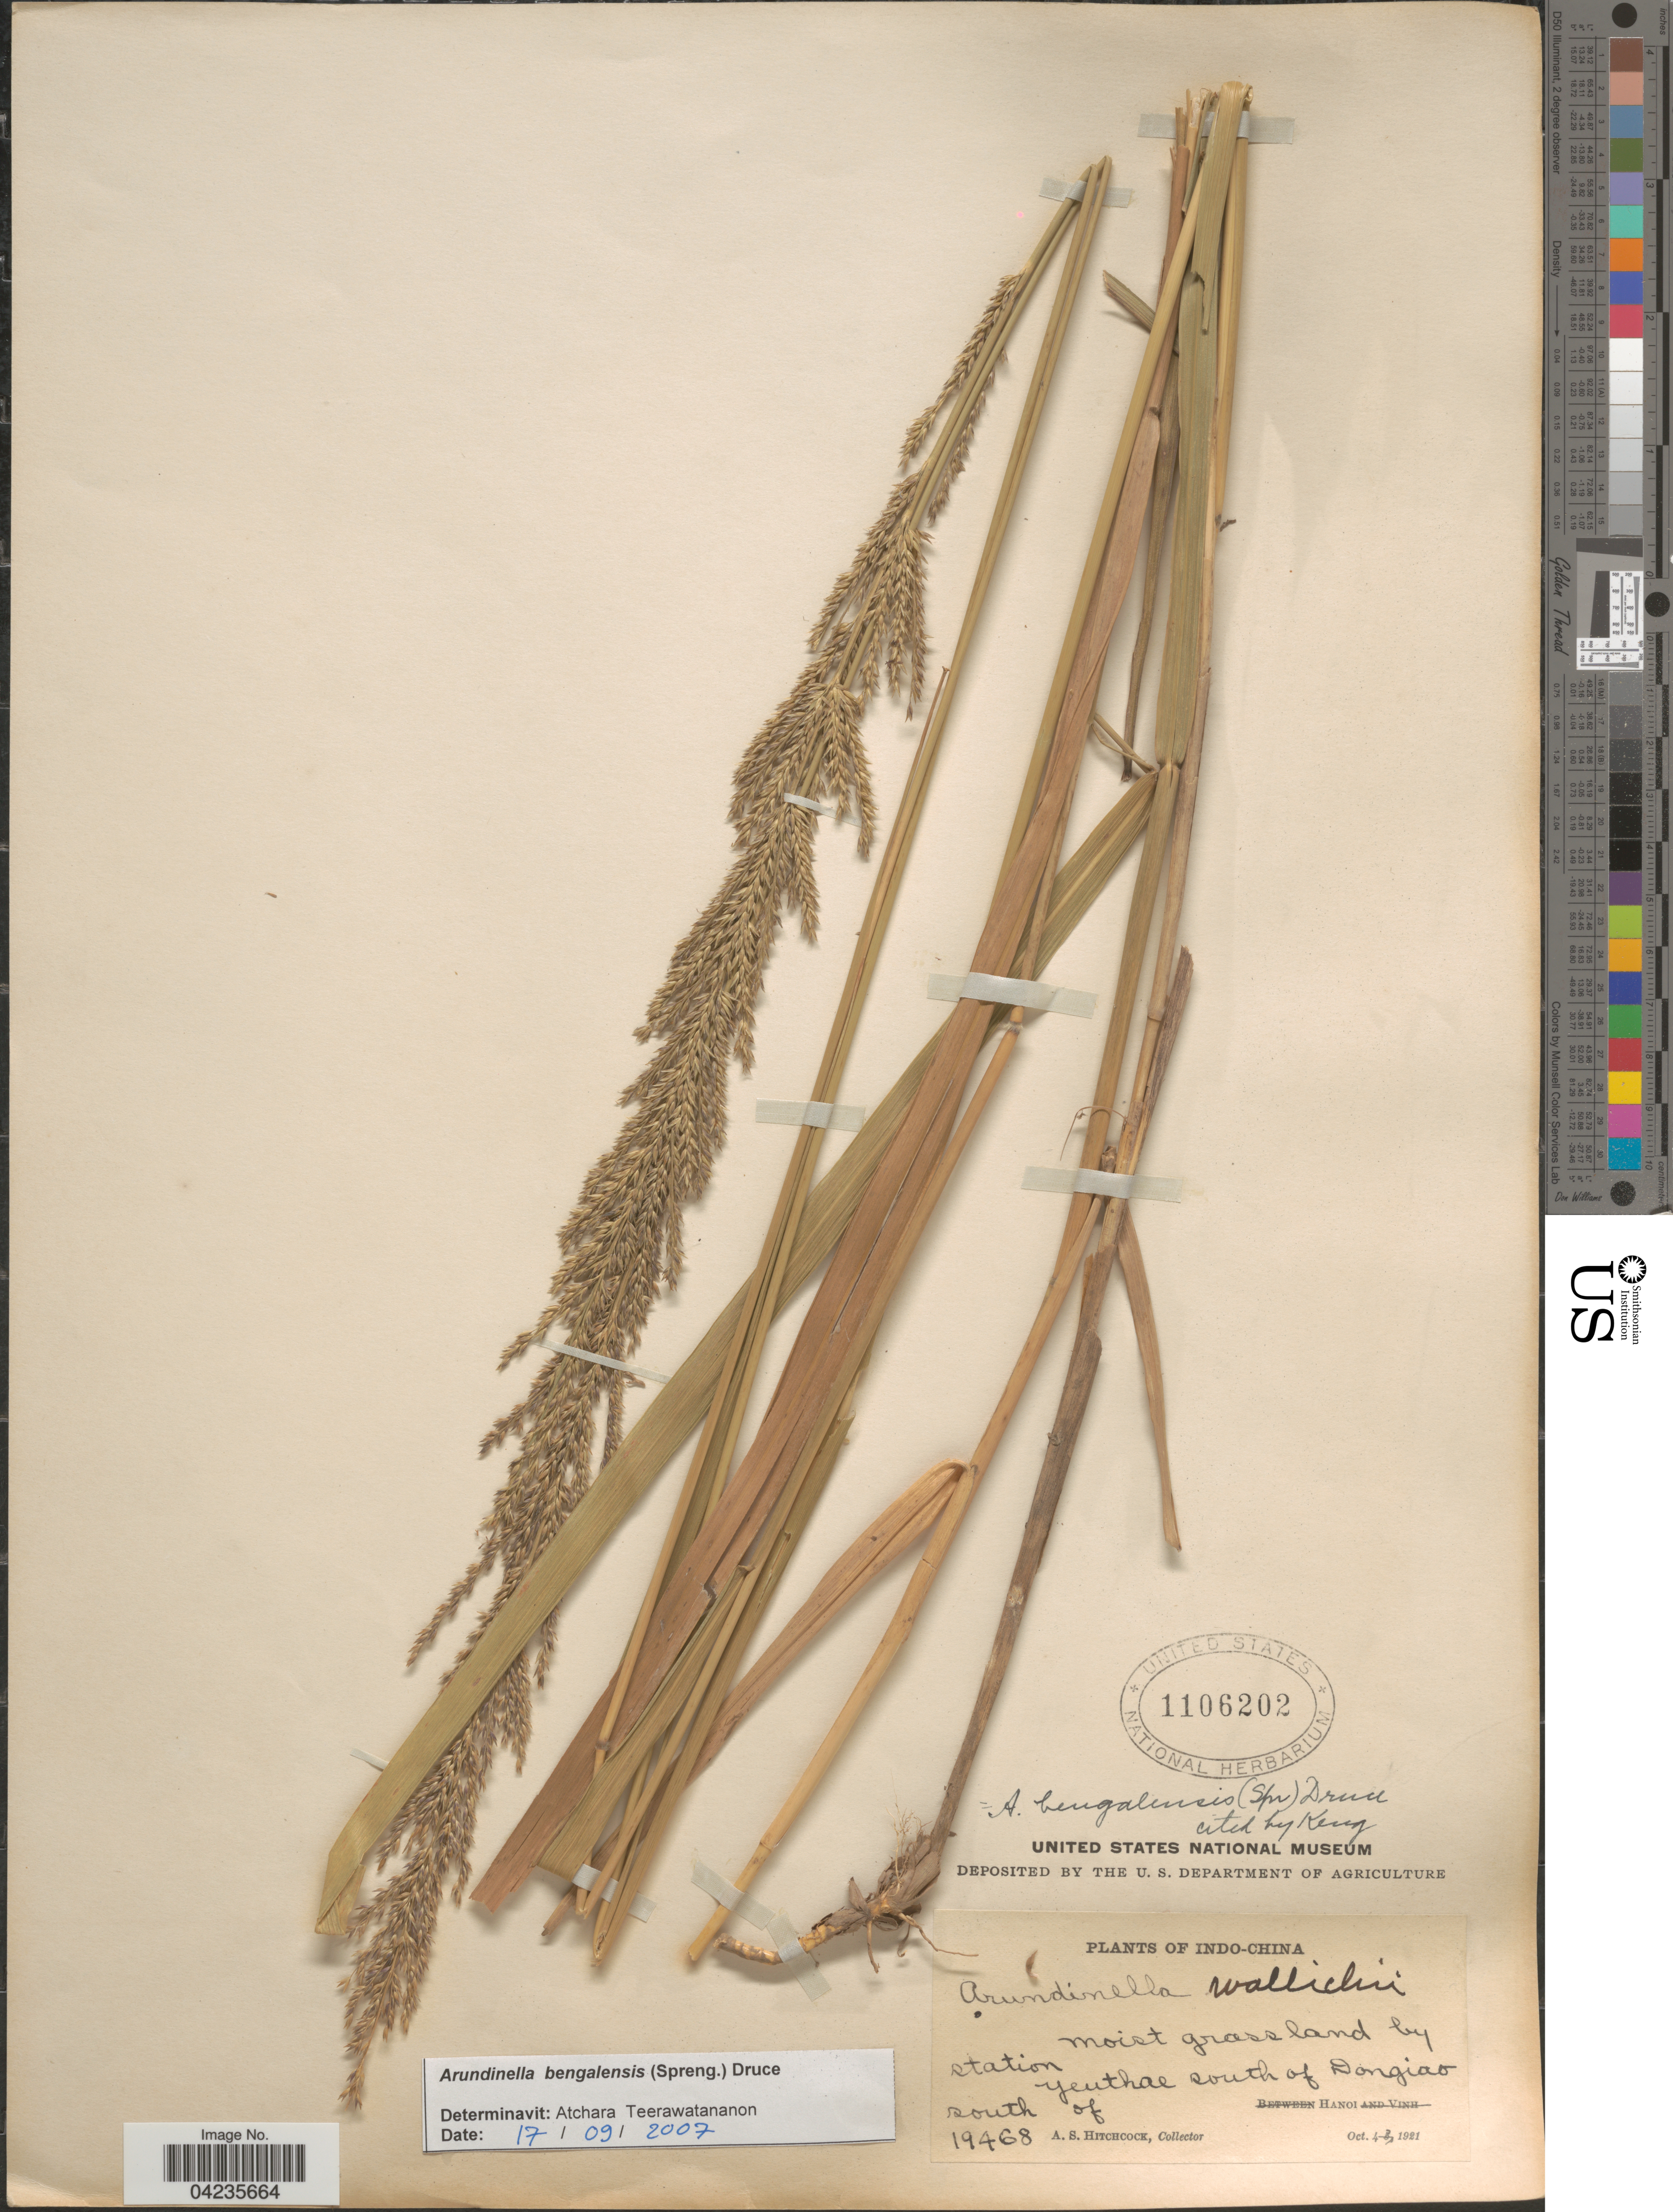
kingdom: Plantae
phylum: Tracheophyta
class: Liliopsida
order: Poales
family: Poaceae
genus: Arundinella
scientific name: Arundinella bengalensis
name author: (Spreng.) Druce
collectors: A. S. Hitchcock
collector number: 19468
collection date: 1921-10-04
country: Vietnam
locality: Yeuthae south of Dongiao south of Hanoi. Indo-China.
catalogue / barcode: US 1106202